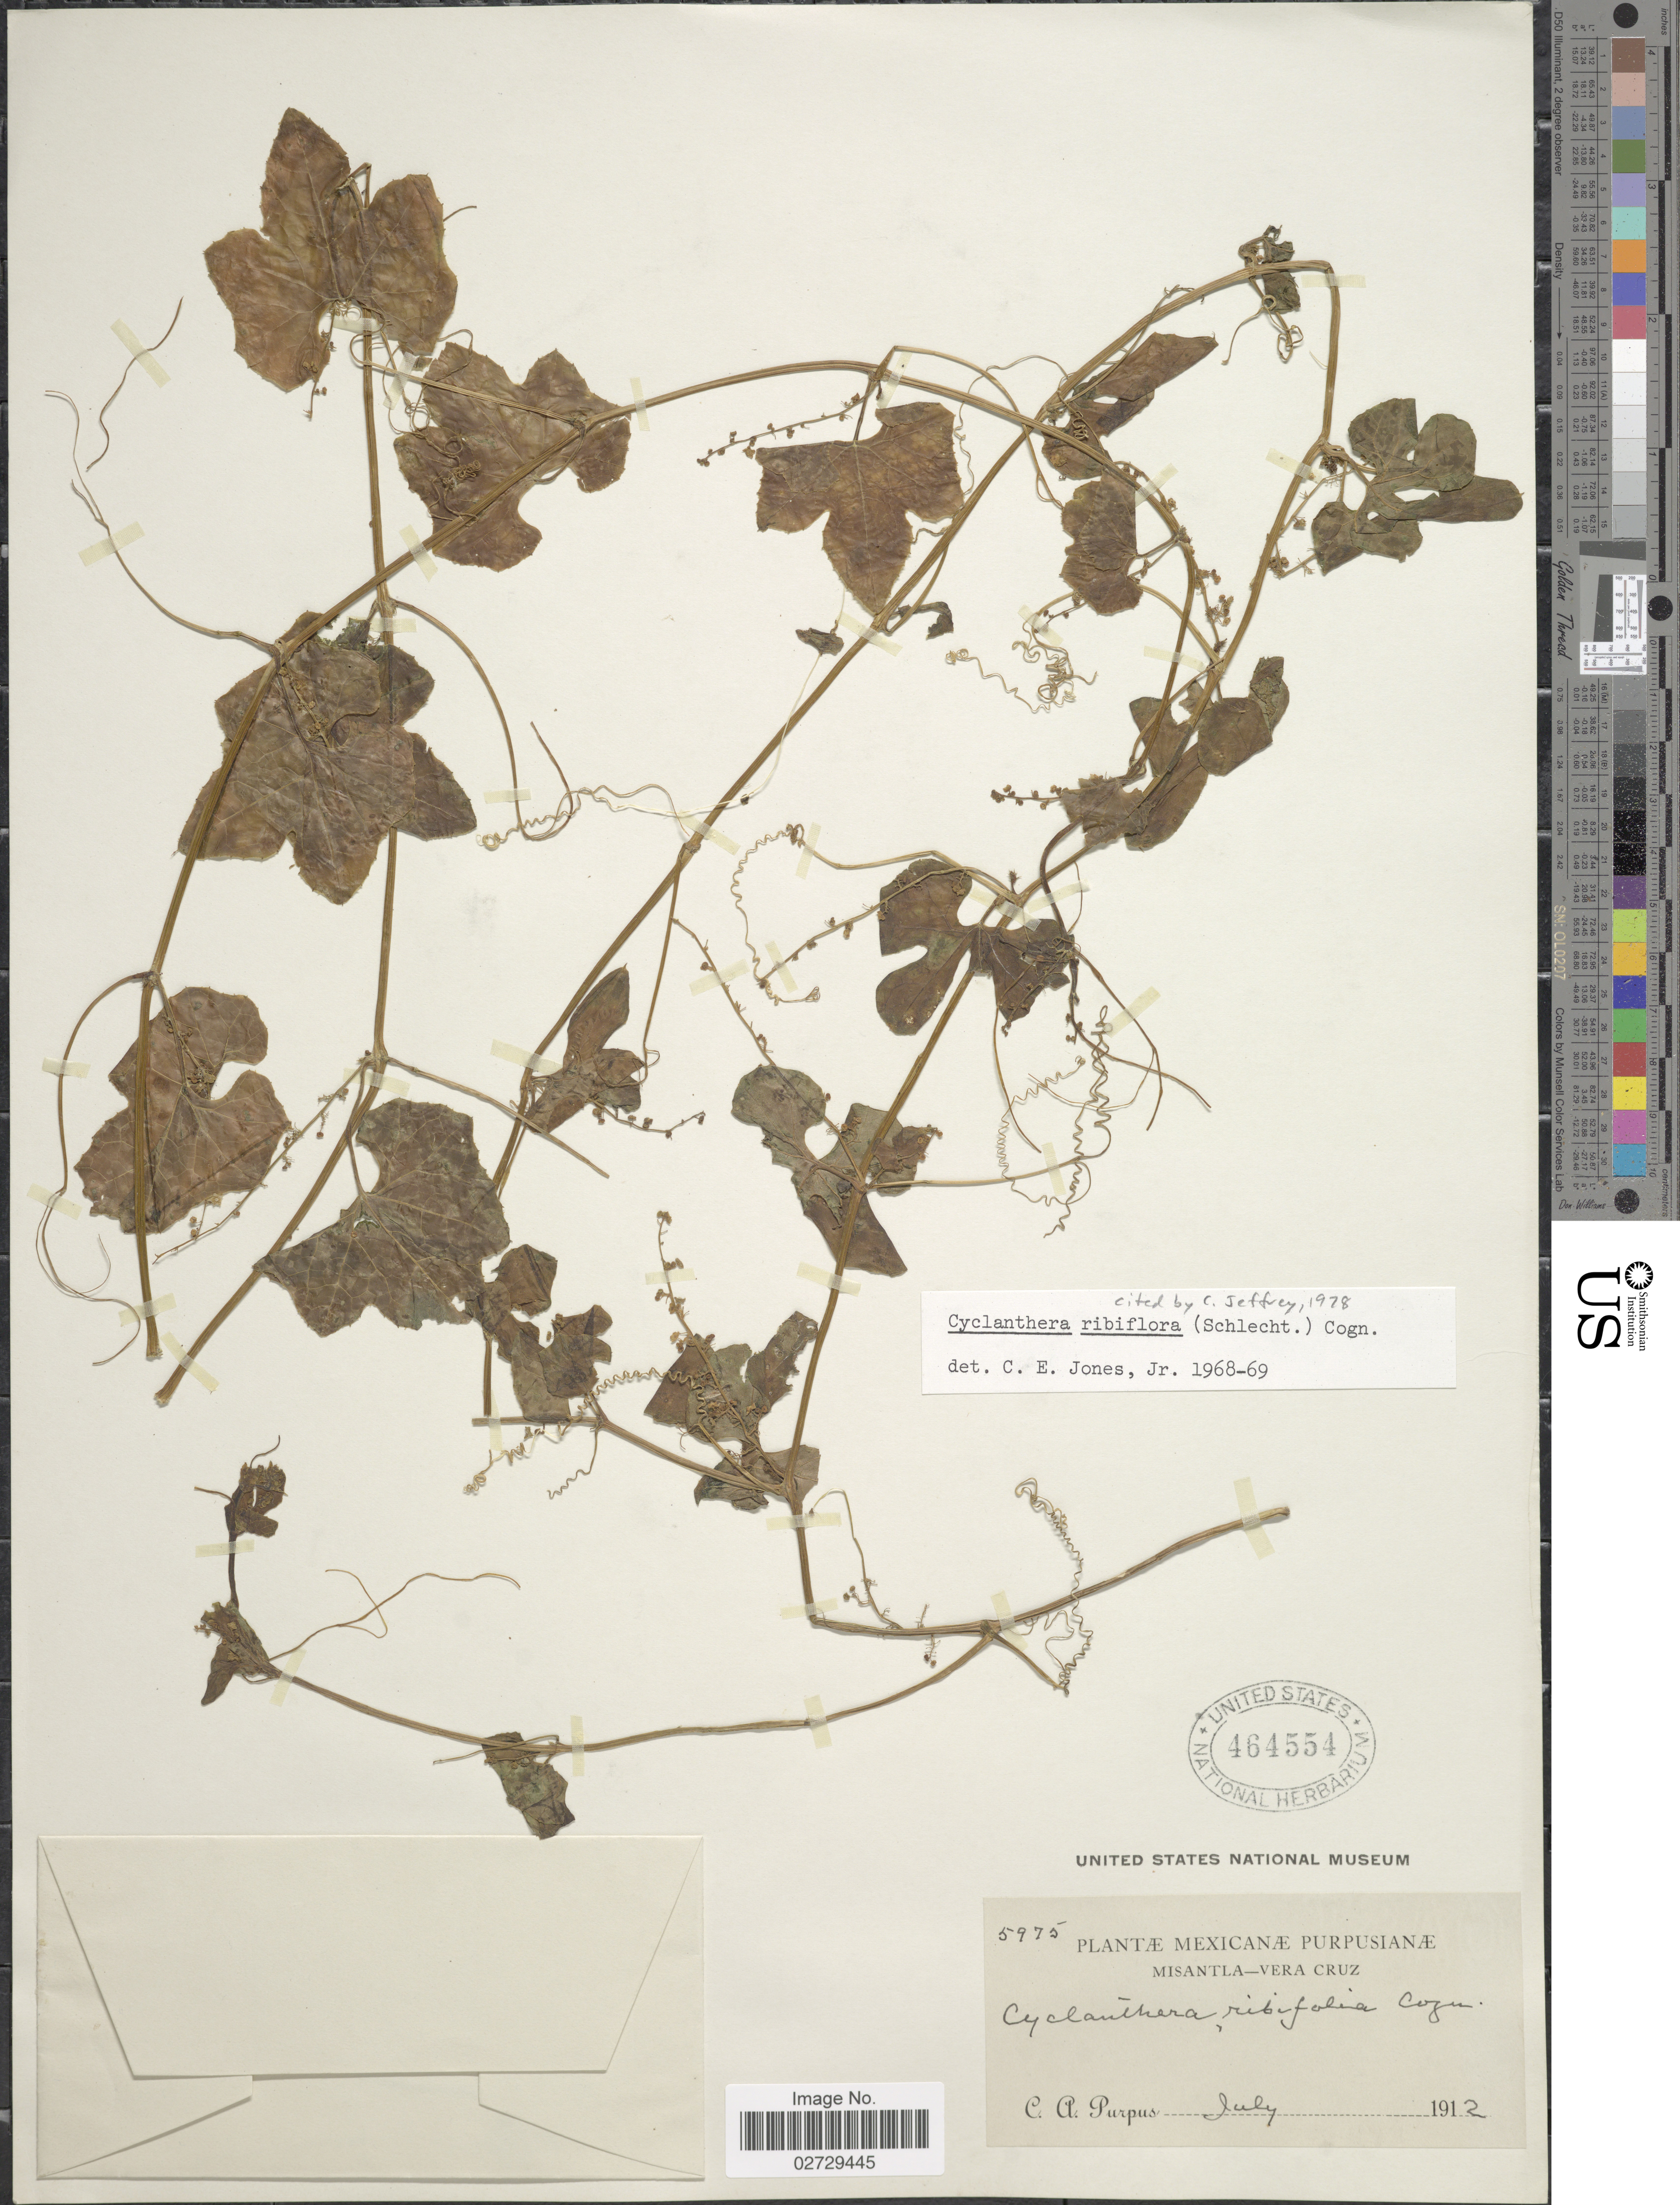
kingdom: Plantae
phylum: Tracheophyta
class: Magnoliopsida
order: Cucurbitales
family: Cucurbitaceae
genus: Cyclanthera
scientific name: Cyclanthera ribiflora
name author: (Schltdl.) Cogn.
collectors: C. A. Purpus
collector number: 5975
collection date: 1912-07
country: Mexico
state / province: Veracruz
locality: Misantla - Vera Cruz.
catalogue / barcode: US 464554